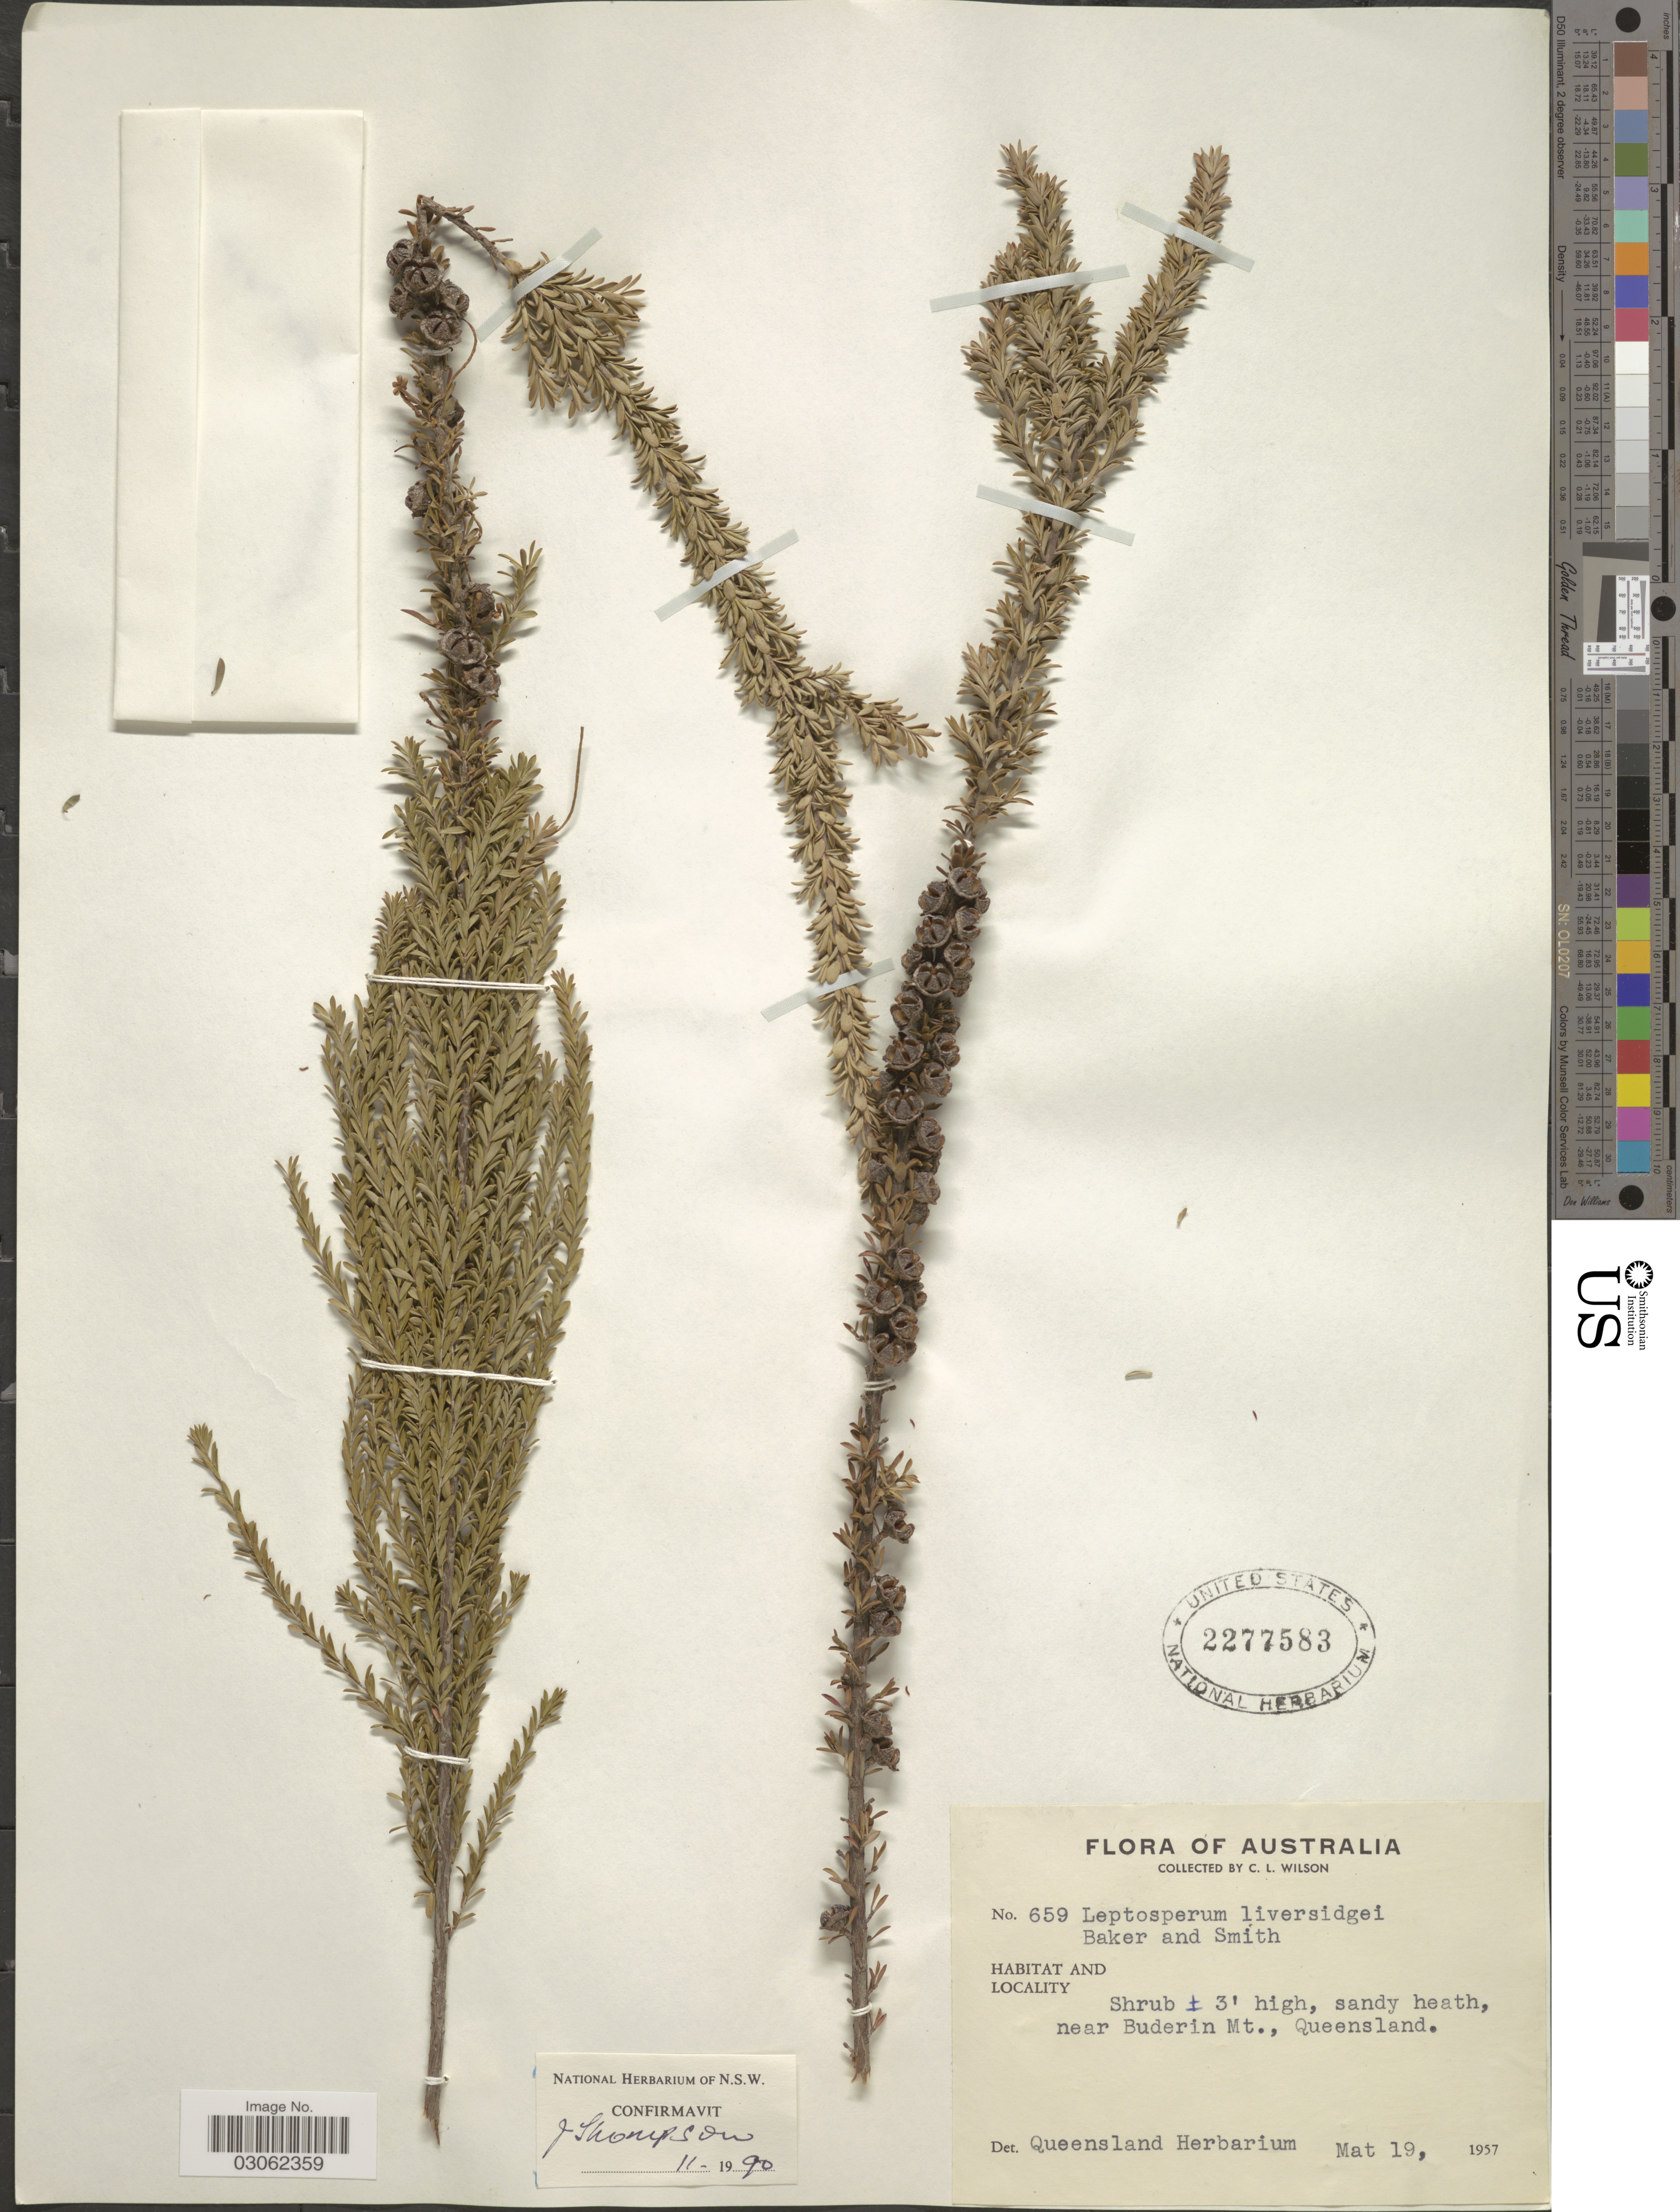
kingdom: Plantae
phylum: Tracheophyta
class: Magnoliopsida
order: Myrtales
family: Myrtaceae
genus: Leptospermum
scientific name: Leptospermum liversidgei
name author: R.T. Baker & H.G. Sm.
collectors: C. L. Wilson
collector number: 659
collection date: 1957-03-19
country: Australia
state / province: Queensland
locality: Sandy heath, near Buderin Mt.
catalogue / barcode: US 2277583